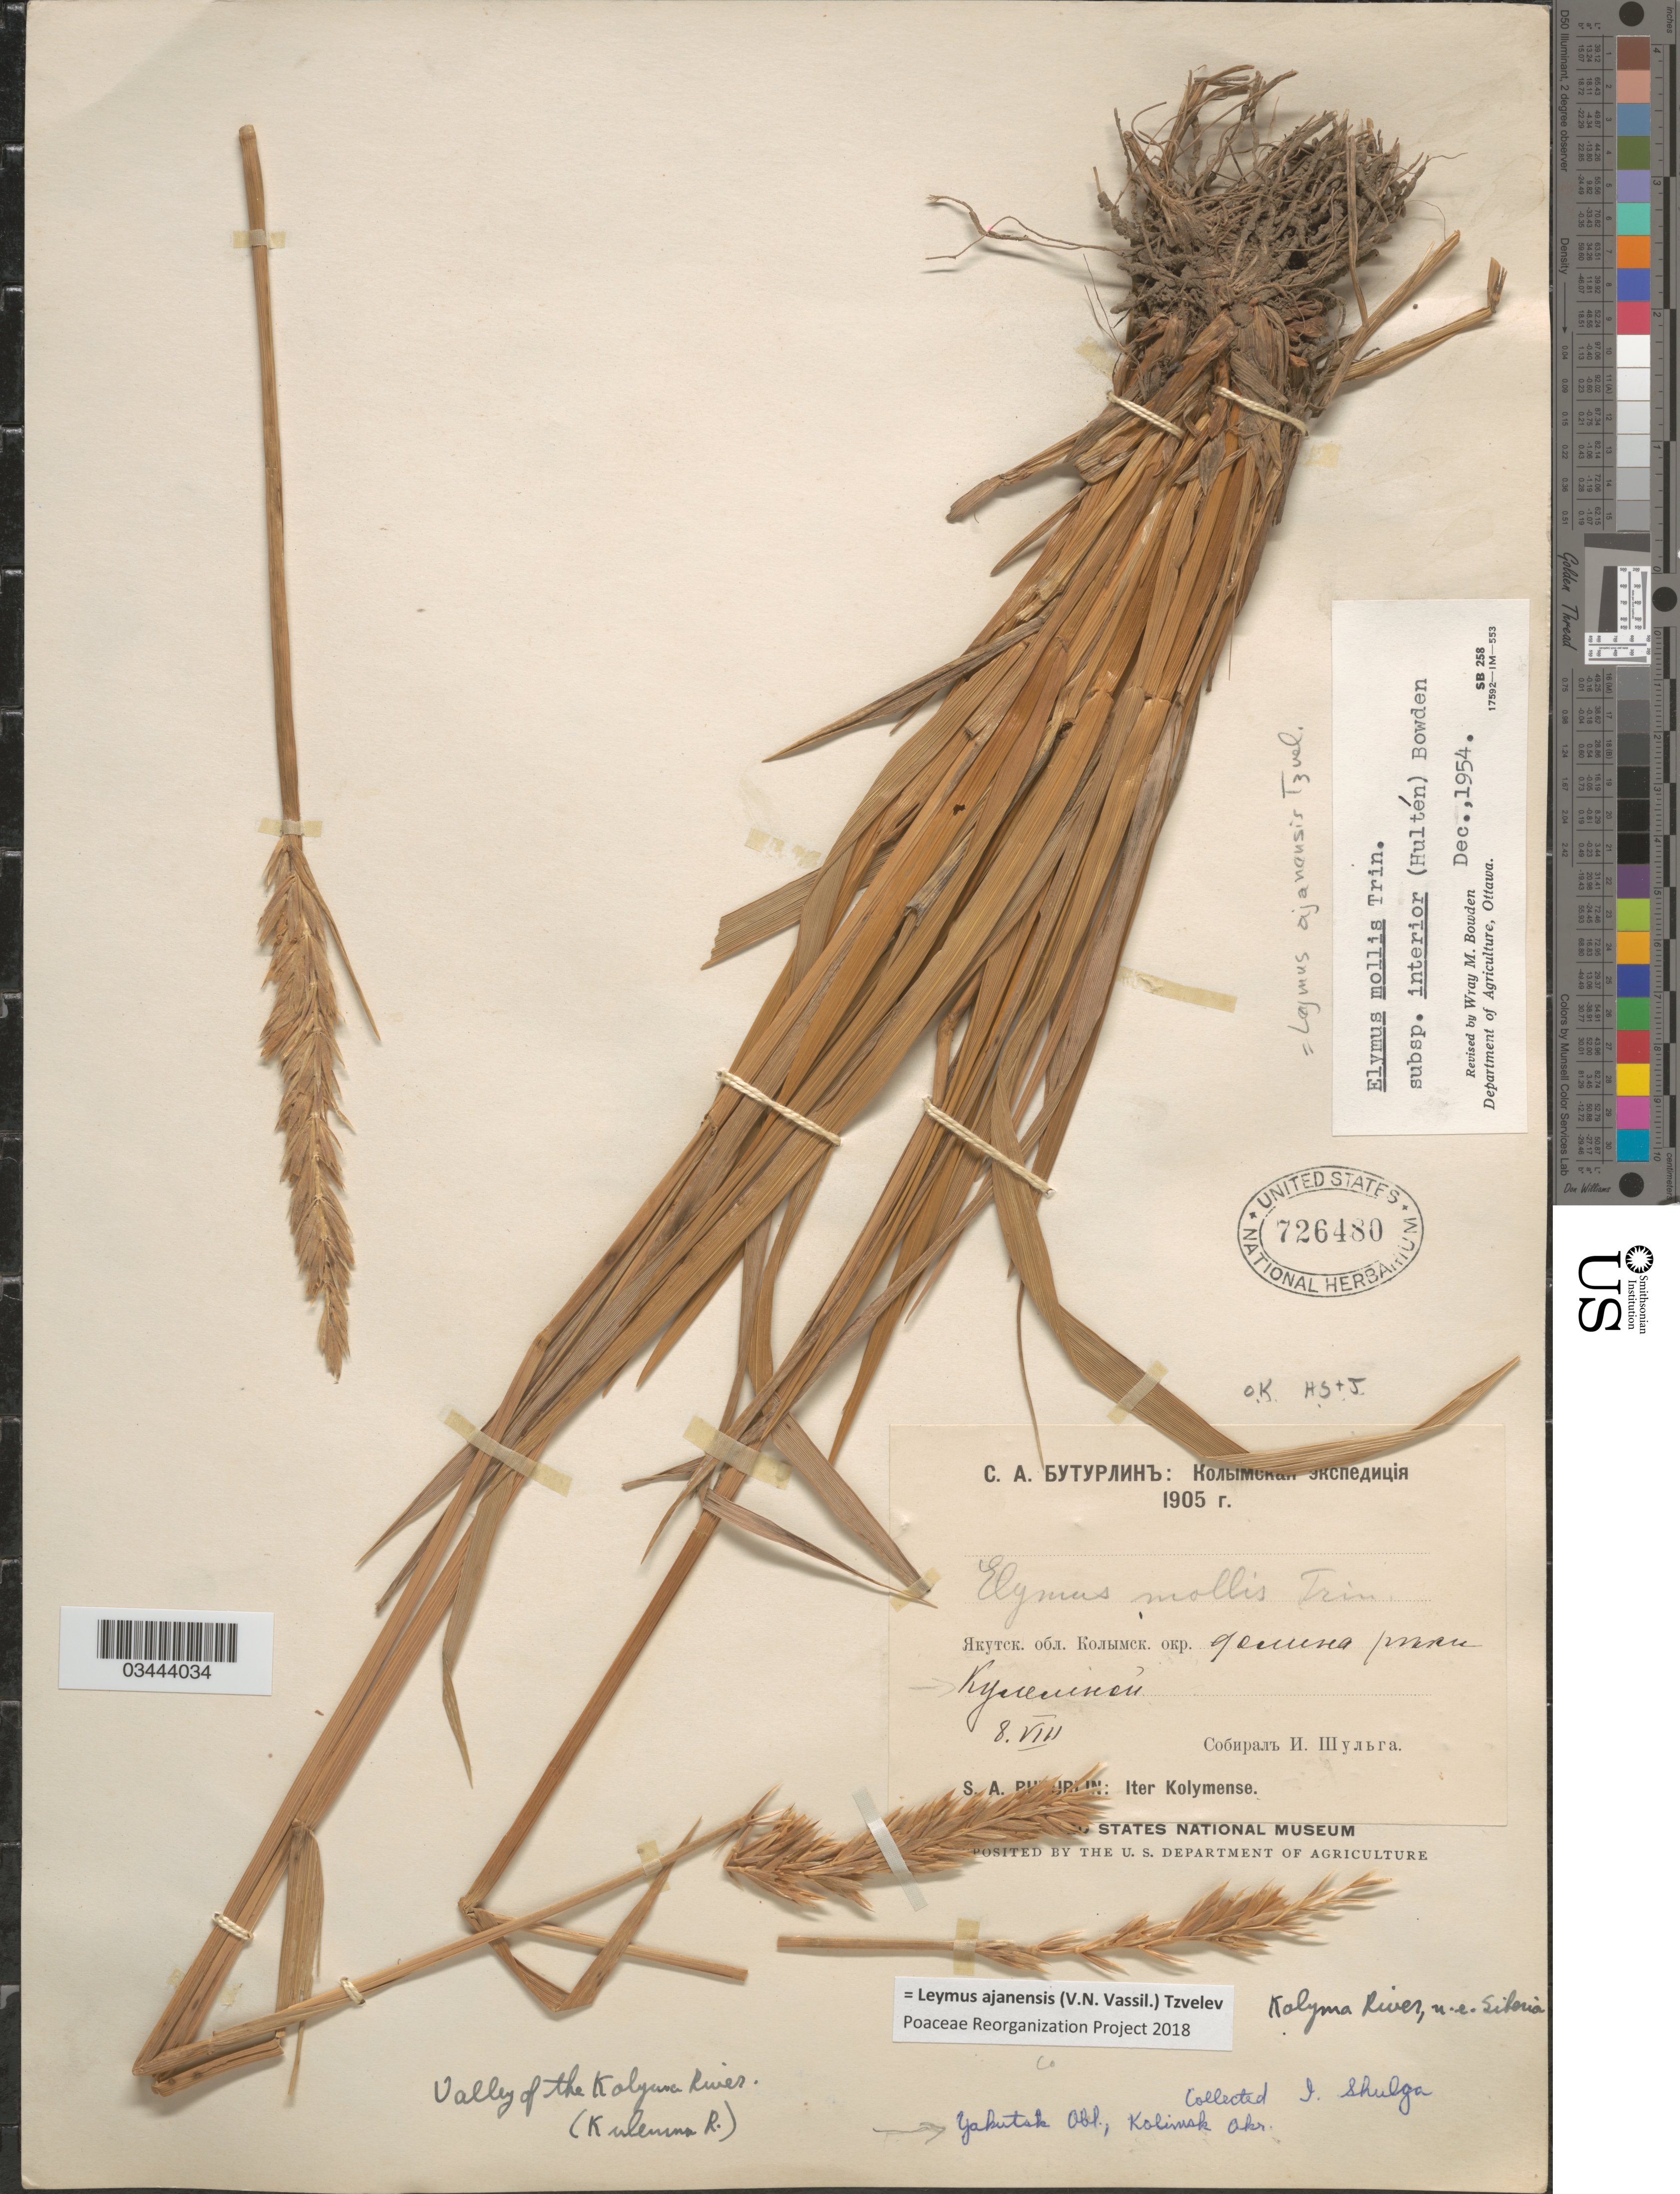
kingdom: Plantae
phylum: Tracheophyta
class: Liliopsida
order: Poales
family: Poaceae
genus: Leymus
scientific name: Leymus ajanensis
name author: (V.N. Vassil.) Tzvelev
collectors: I. Shulga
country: Russian Federation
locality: Valley of the Kalyma River (Kalemna R.). Kalyma River, n.e. Siberia.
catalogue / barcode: US 726480-2